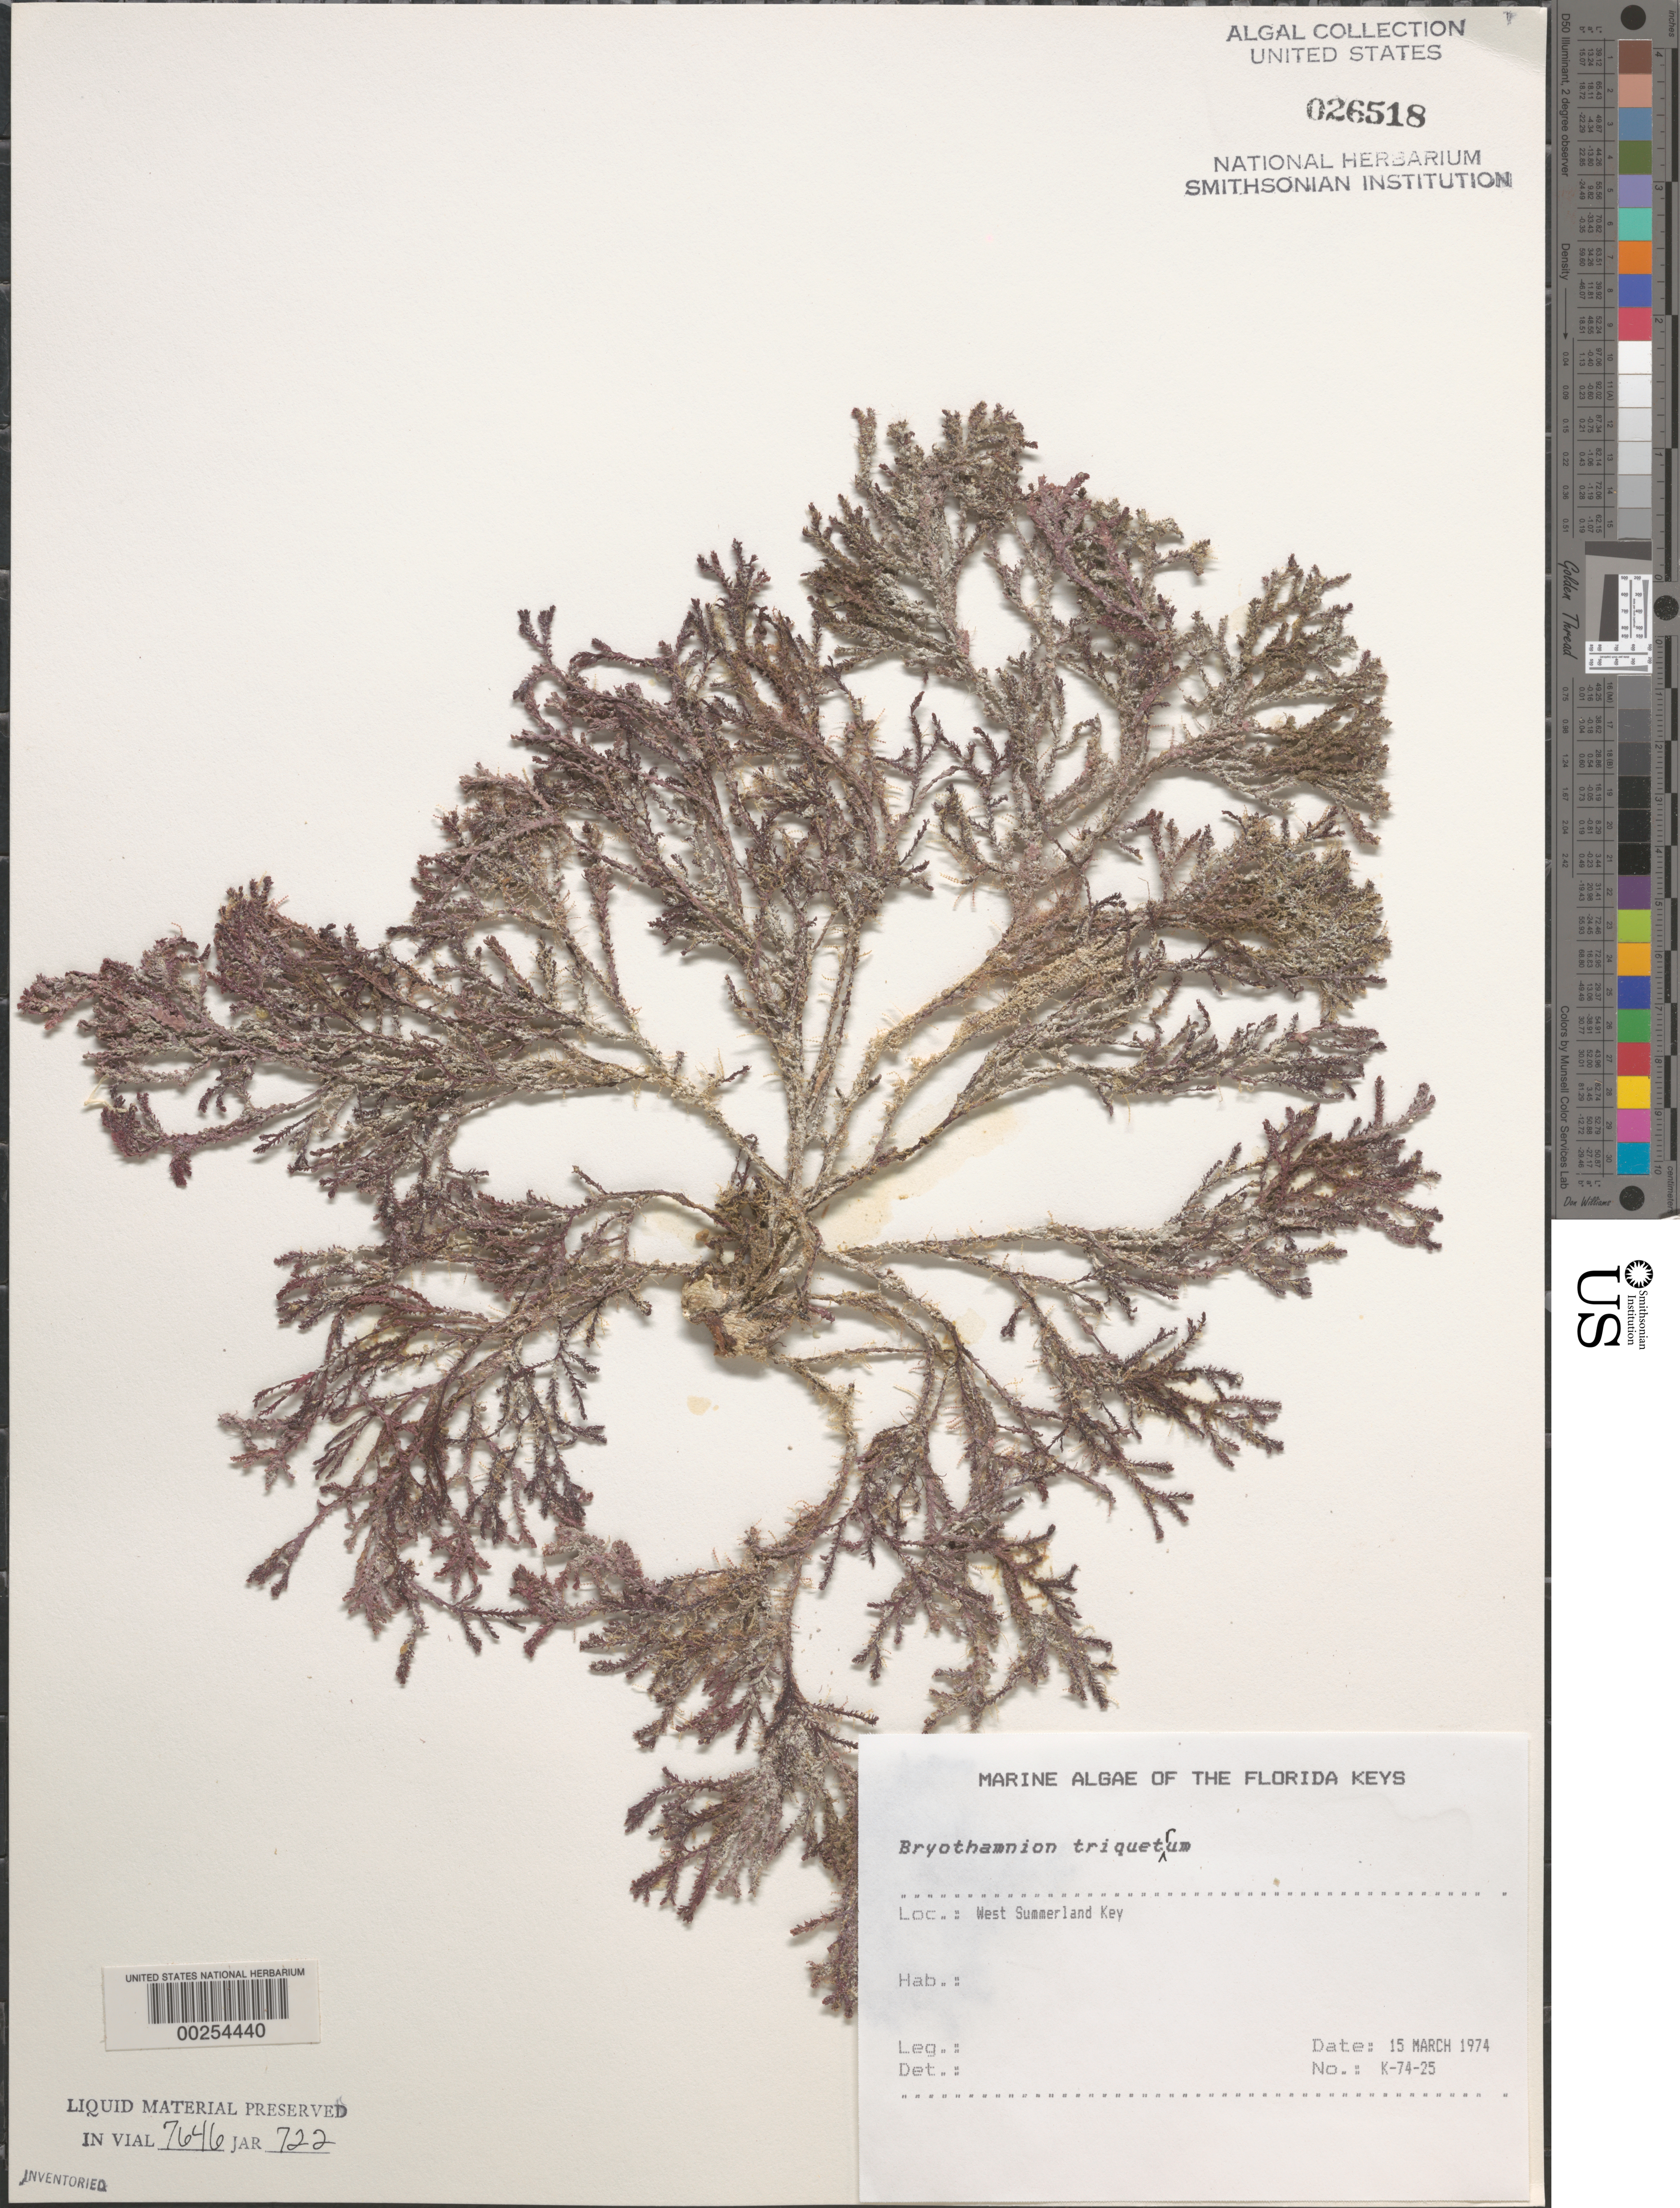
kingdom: Plantae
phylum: Rhodophyta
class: Florideophyceae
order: Ceramiales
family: Rhodomelaceae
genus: Alsidium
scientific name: Alsidium triquetrum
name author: (S.G. Gmel.) Trevis.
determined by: Algae name updating Project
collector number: K-74-25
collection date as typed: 15 Mar 1974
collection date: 1974-03-15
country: United States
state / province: Florida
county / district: Monroe County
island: West Summerland Key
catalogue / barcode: US 26518